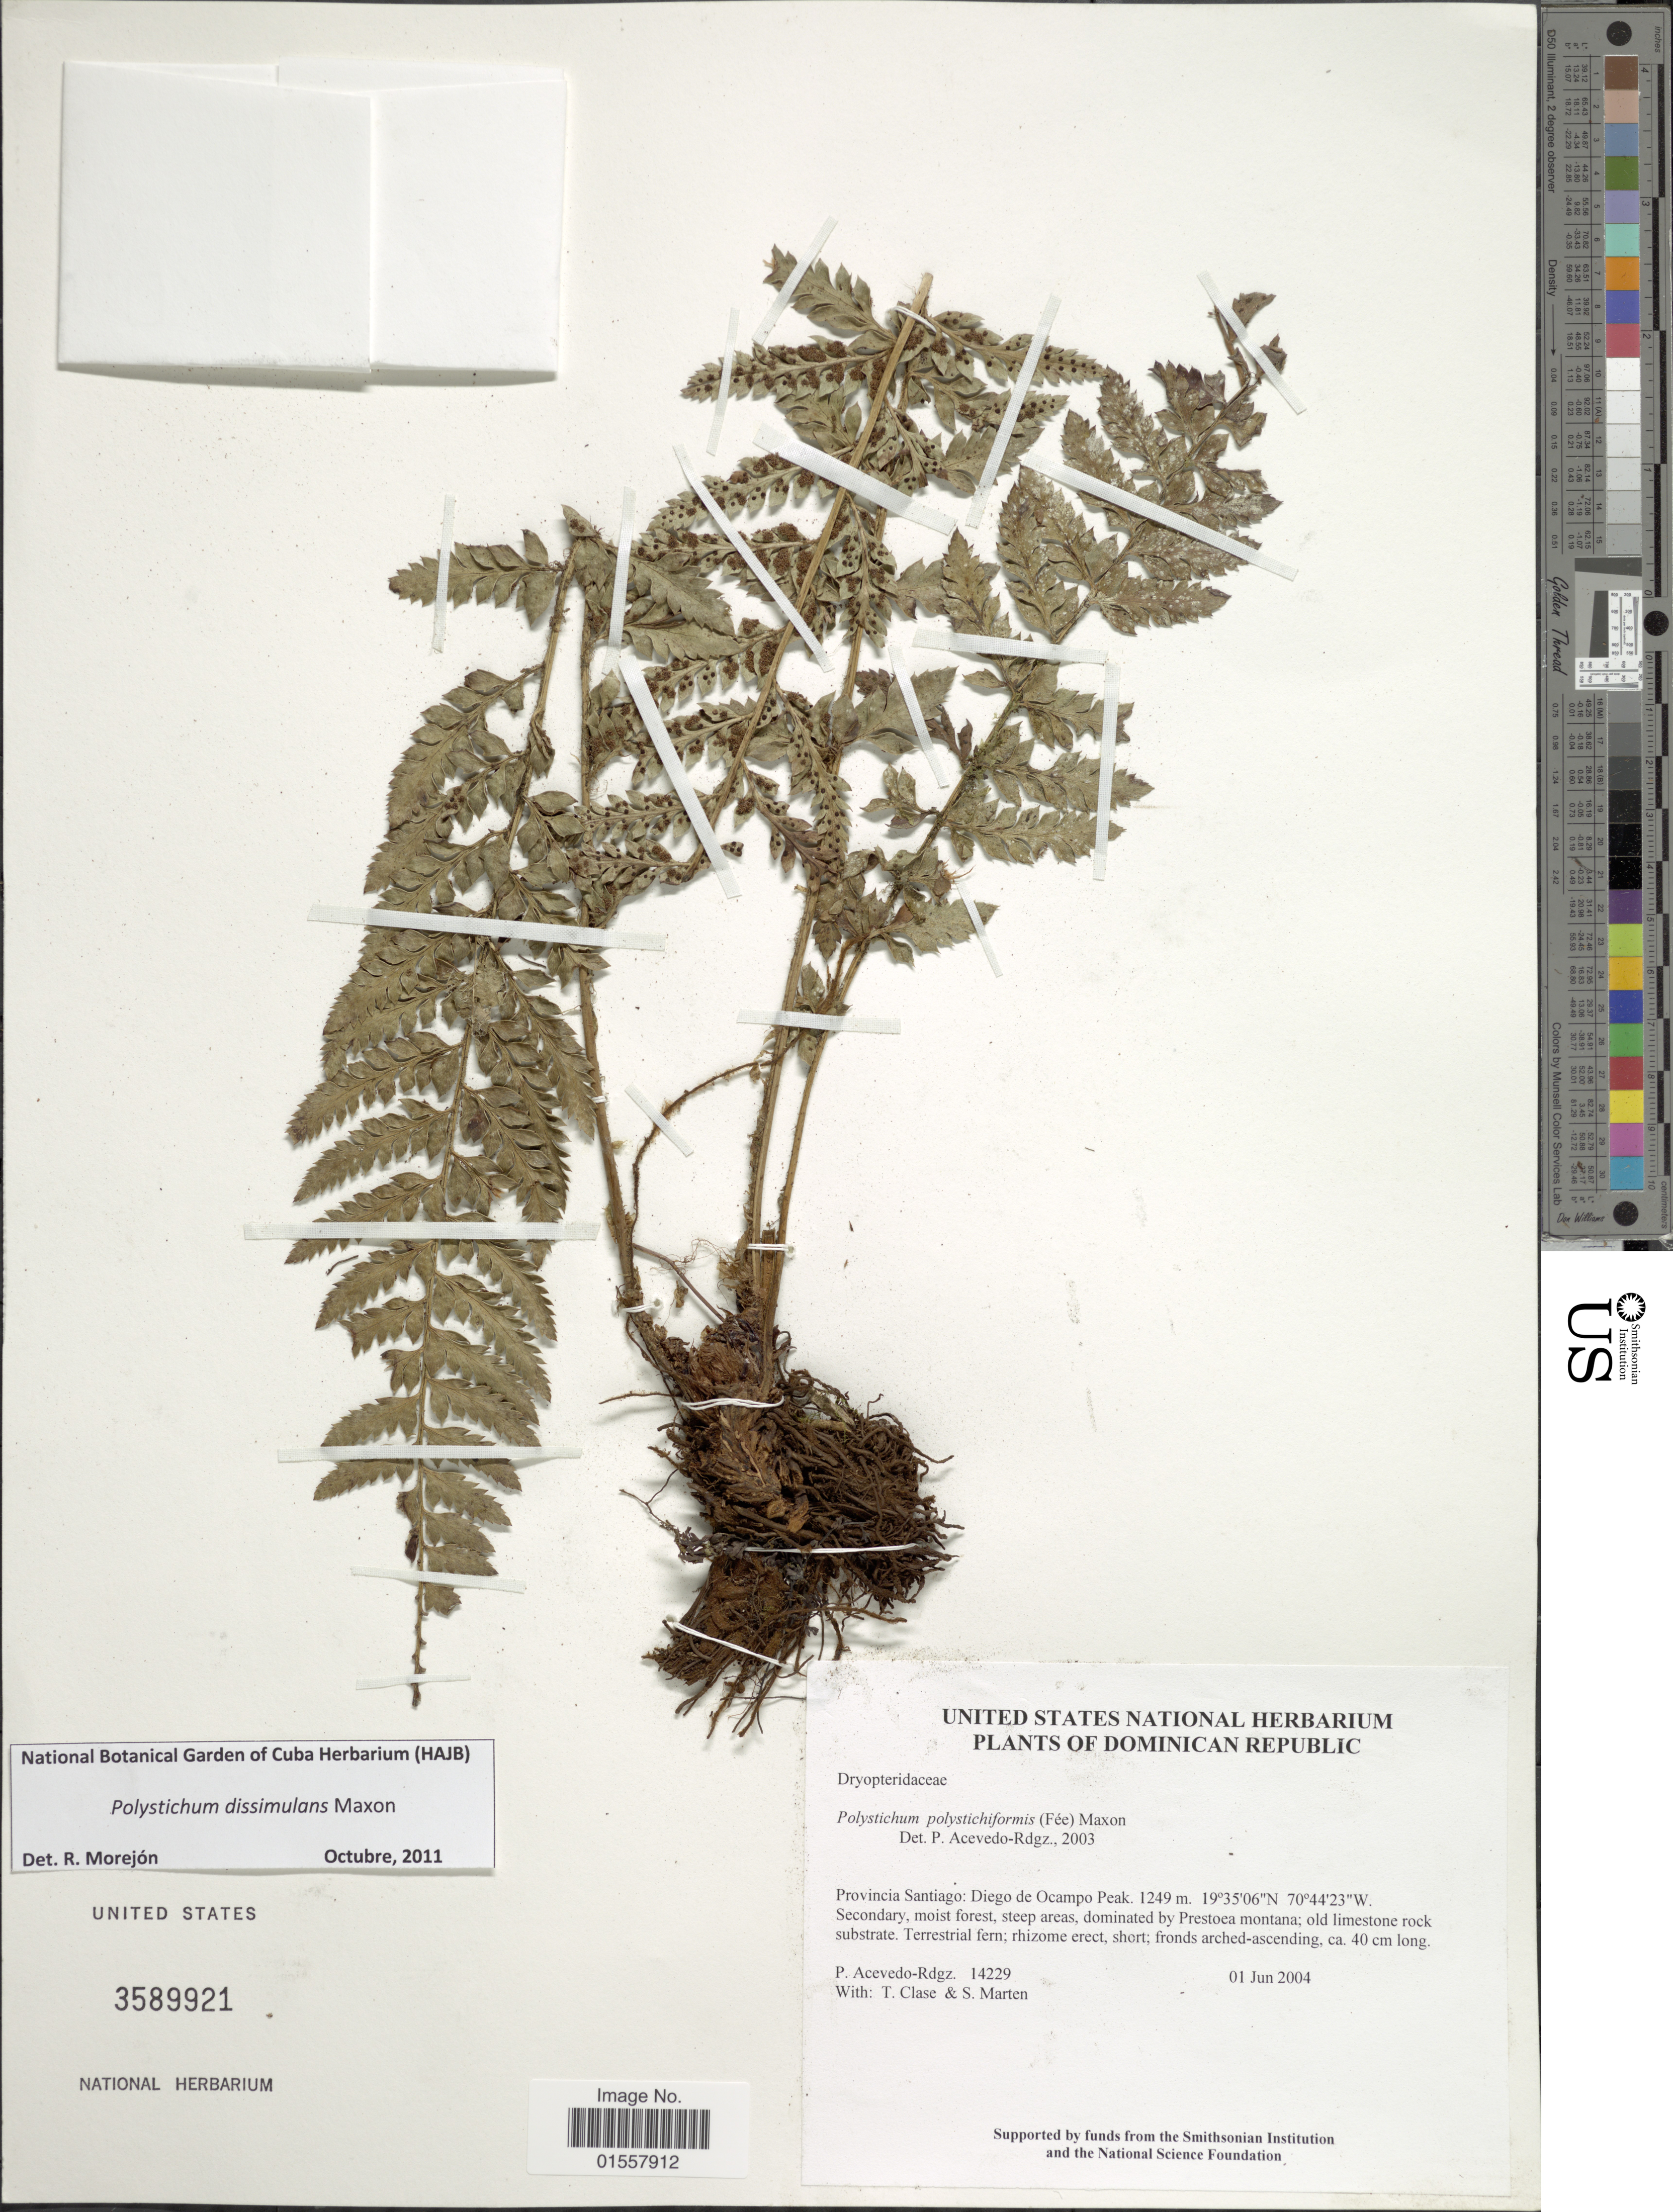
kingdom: Plantae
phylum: Tracheophyta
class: Polypodiopsida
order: Polypodiales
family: Dryopteridaceae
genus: Polystichum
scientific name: Polystichum dissimulans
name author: Maxon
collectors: P. Acevedo-Rodr., T. Clase & S. Marten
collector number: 14229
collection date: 2004-06-01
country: Dominican Republic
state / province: Santiago Rodríguez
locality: Provincia Santiago: Diego de Ocampo Peak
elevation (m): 1249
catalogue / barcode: US 3589921